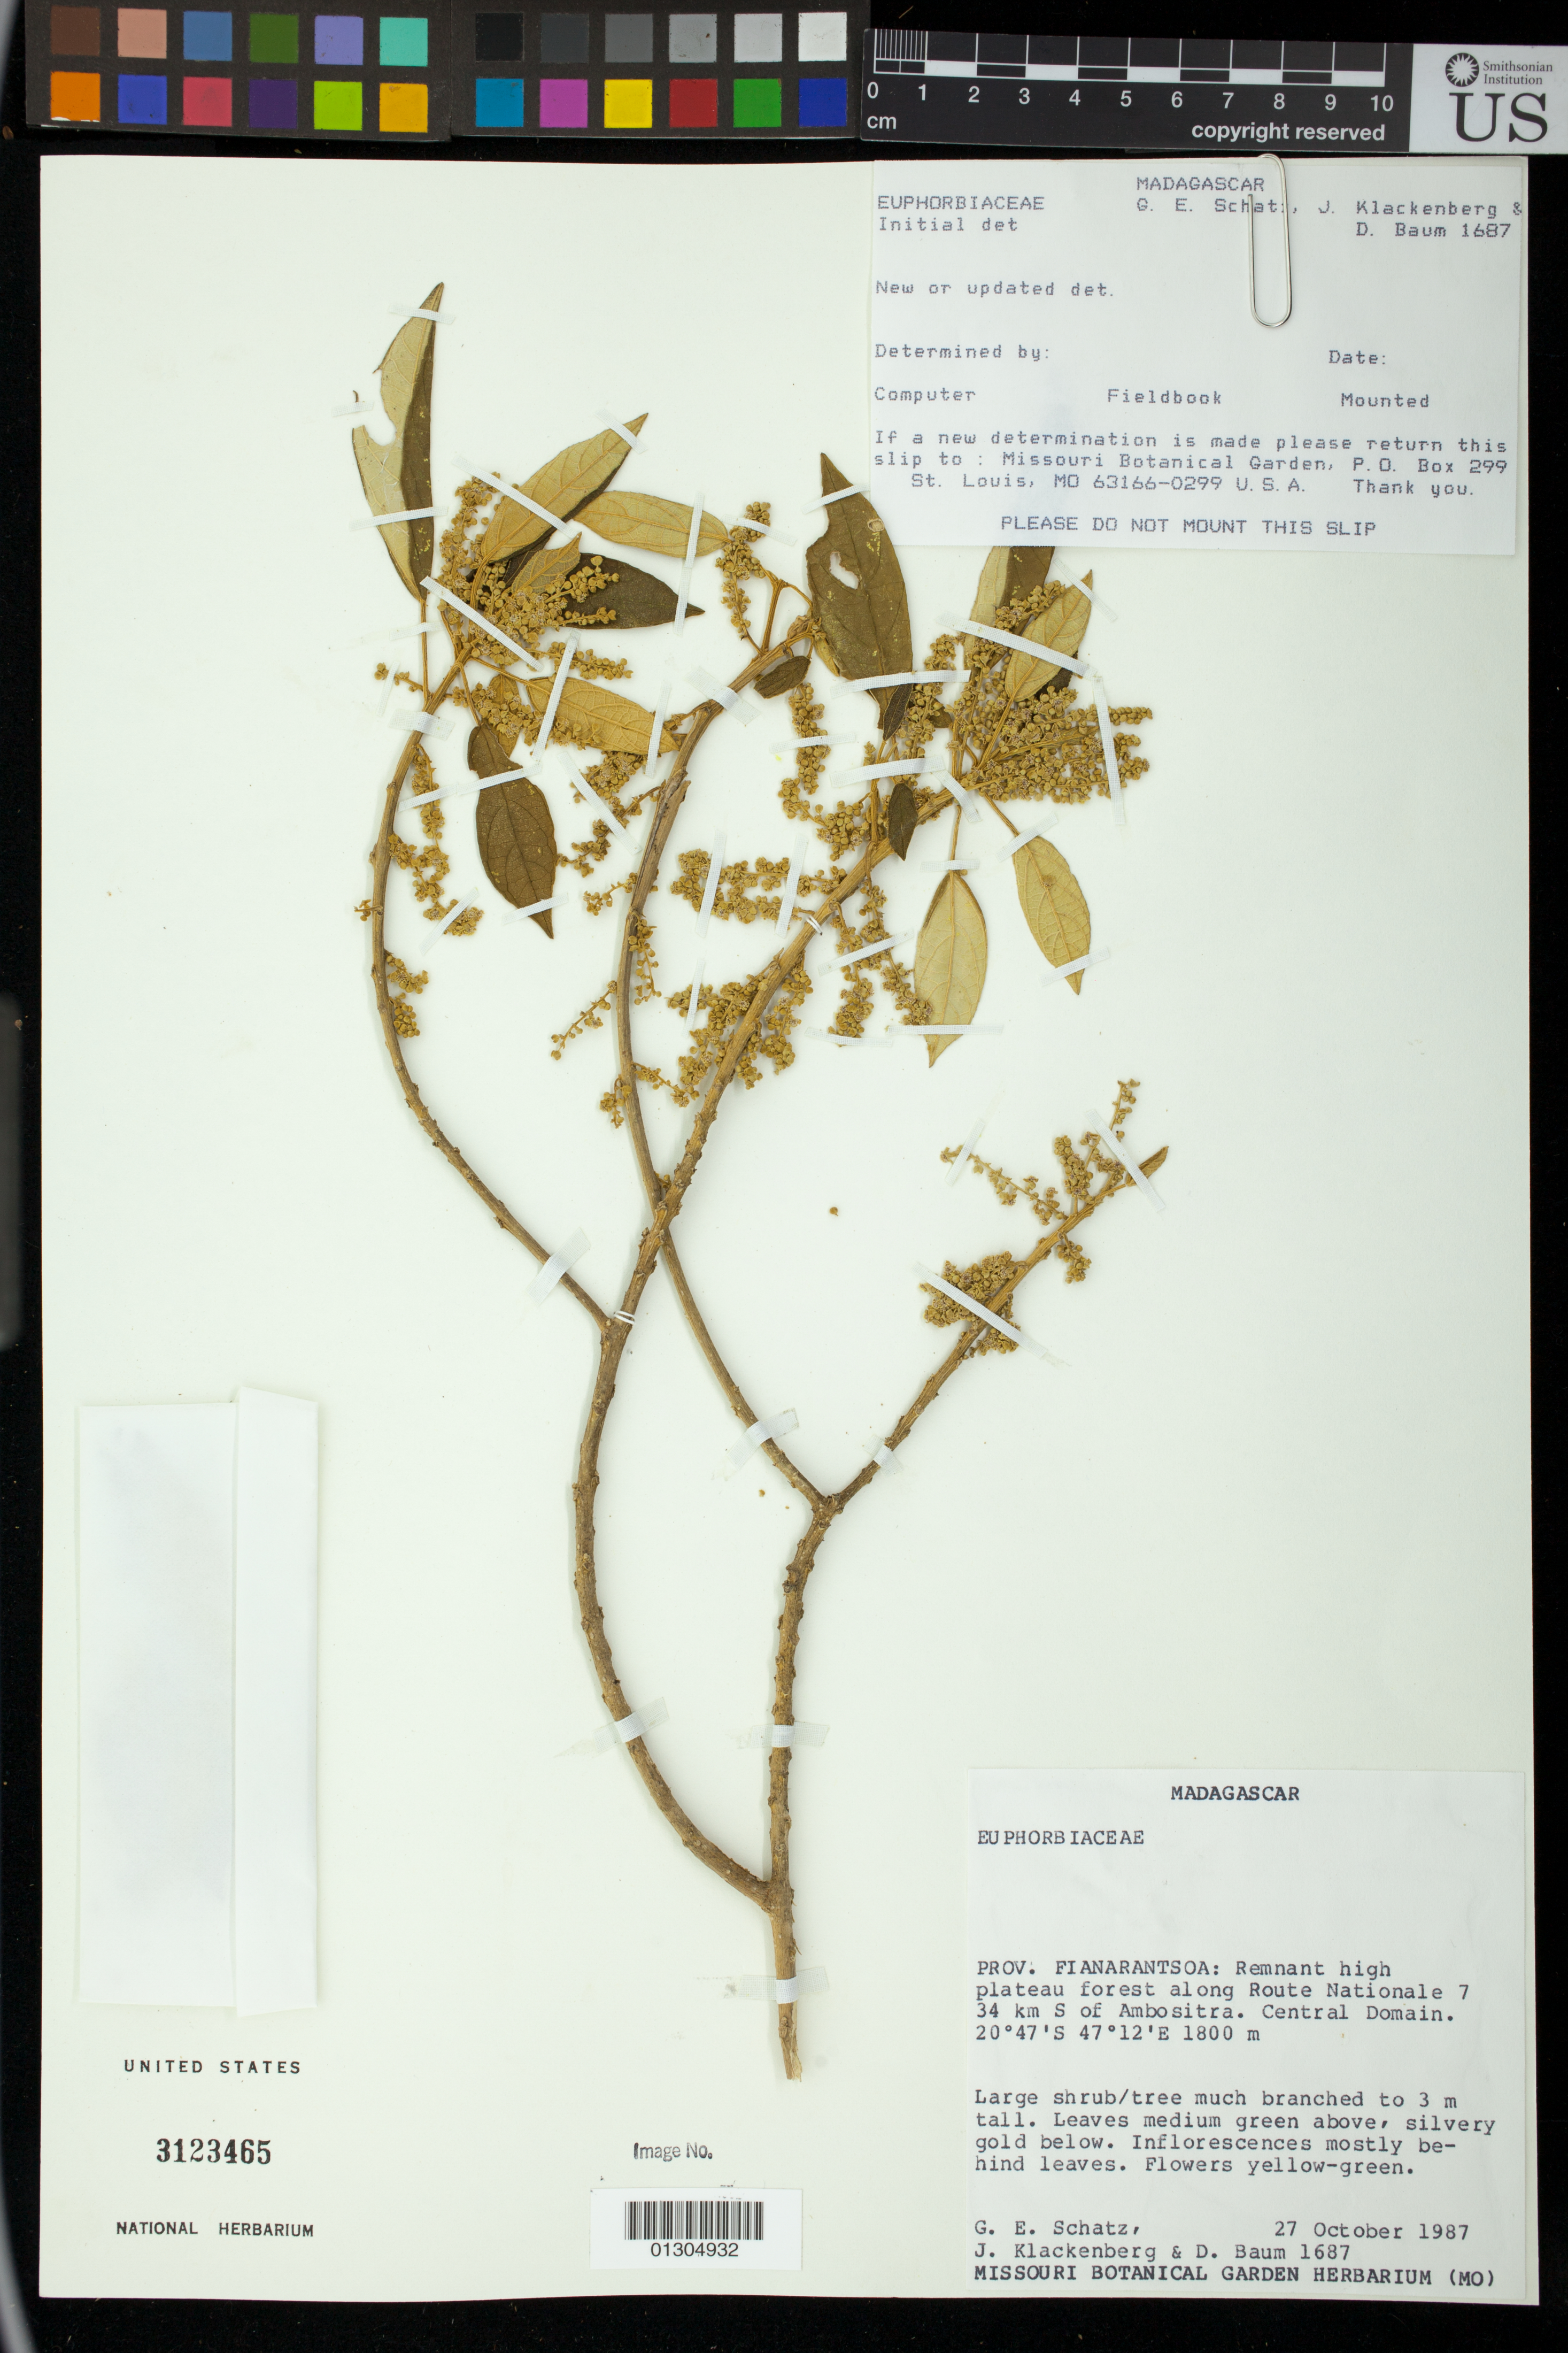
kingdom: Plantae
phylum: Tracheophyta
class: Magnoliopsida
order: Malpighiales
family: Euphorbiaceae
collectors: G. Schatz, J. Klackenberg & D. Baum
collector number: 1687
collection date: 1987-10-27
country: Madagascar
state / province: Amoron'i Mania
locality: Prov. Fianarantsoa: along Route Nationale 7 34 km S of Ambositra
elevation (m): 1800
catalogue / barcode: US 3123465